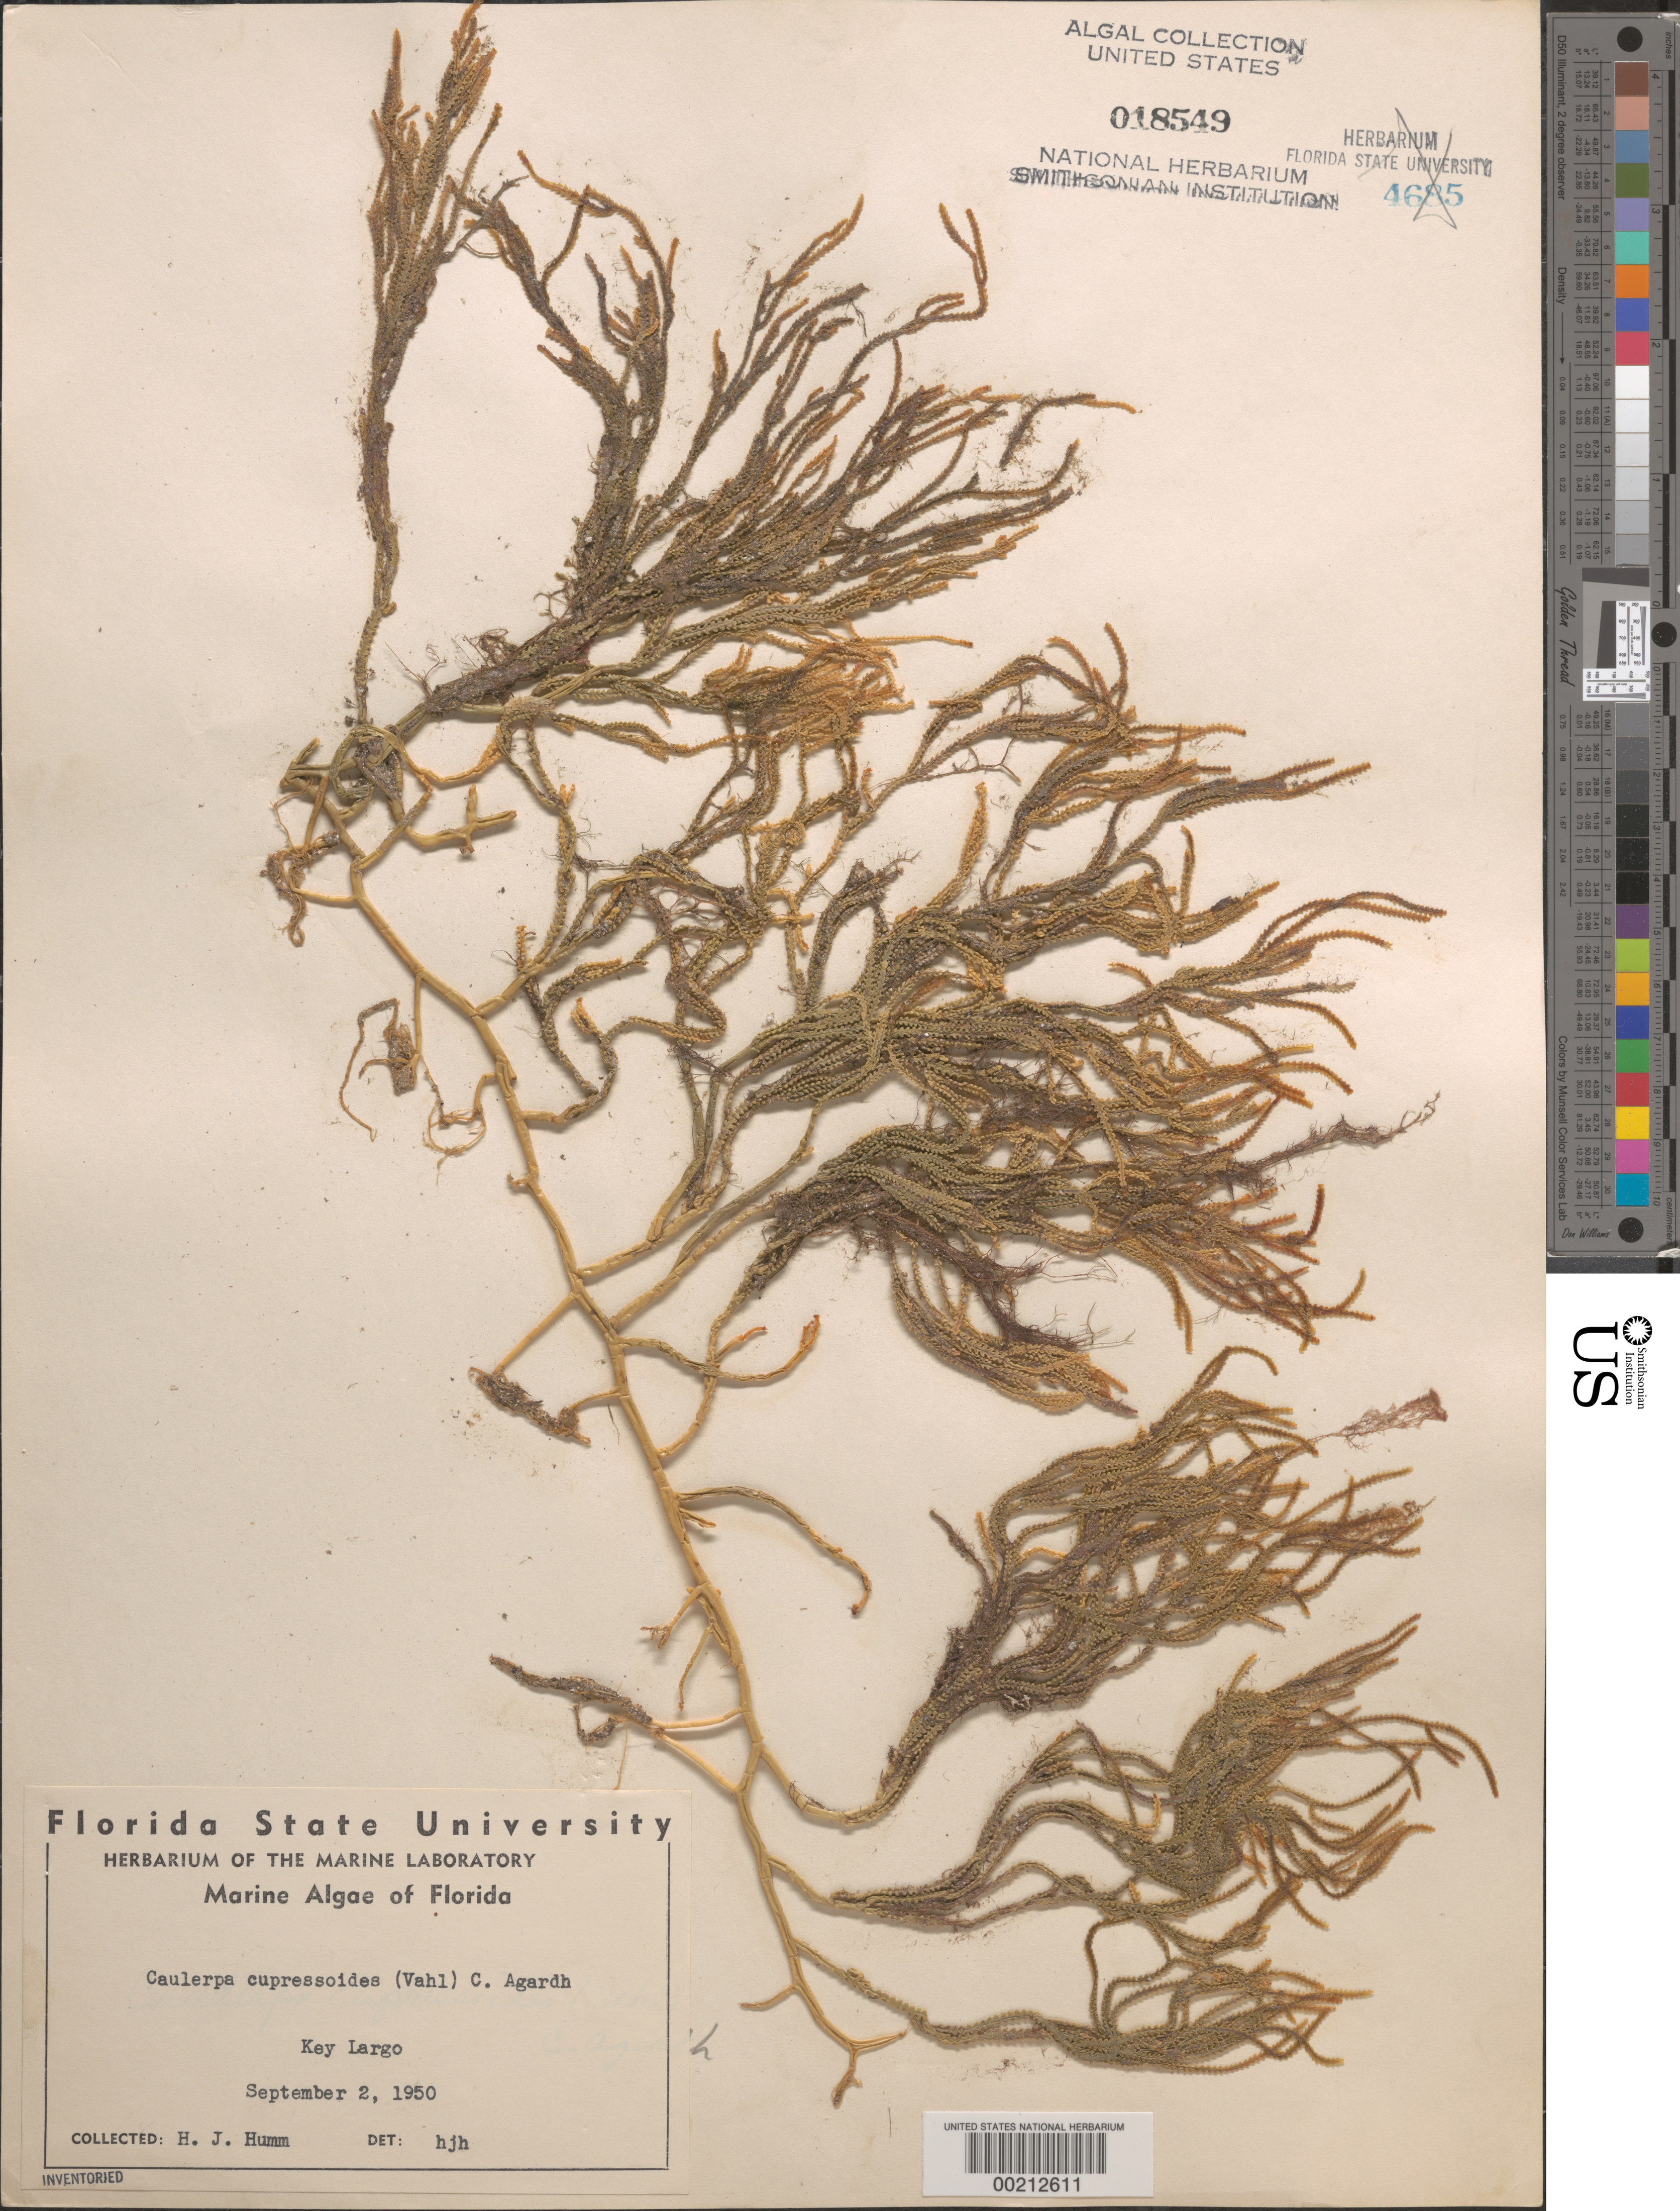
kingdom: Plantae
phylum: Chlorophyta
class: Ulvophyceae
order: Bryopsidales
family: Caulerpaceae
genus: Caulerpa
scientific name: Caulerpa cupressoides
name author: (Vahl) C. Agardh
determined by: Humm, Harold J.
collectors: H. J. Humm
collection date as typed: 02 Sep 1950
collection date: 1950-09-02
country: United States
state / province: Florida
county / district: Monroe County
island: Key Largo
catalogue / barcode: US 18549